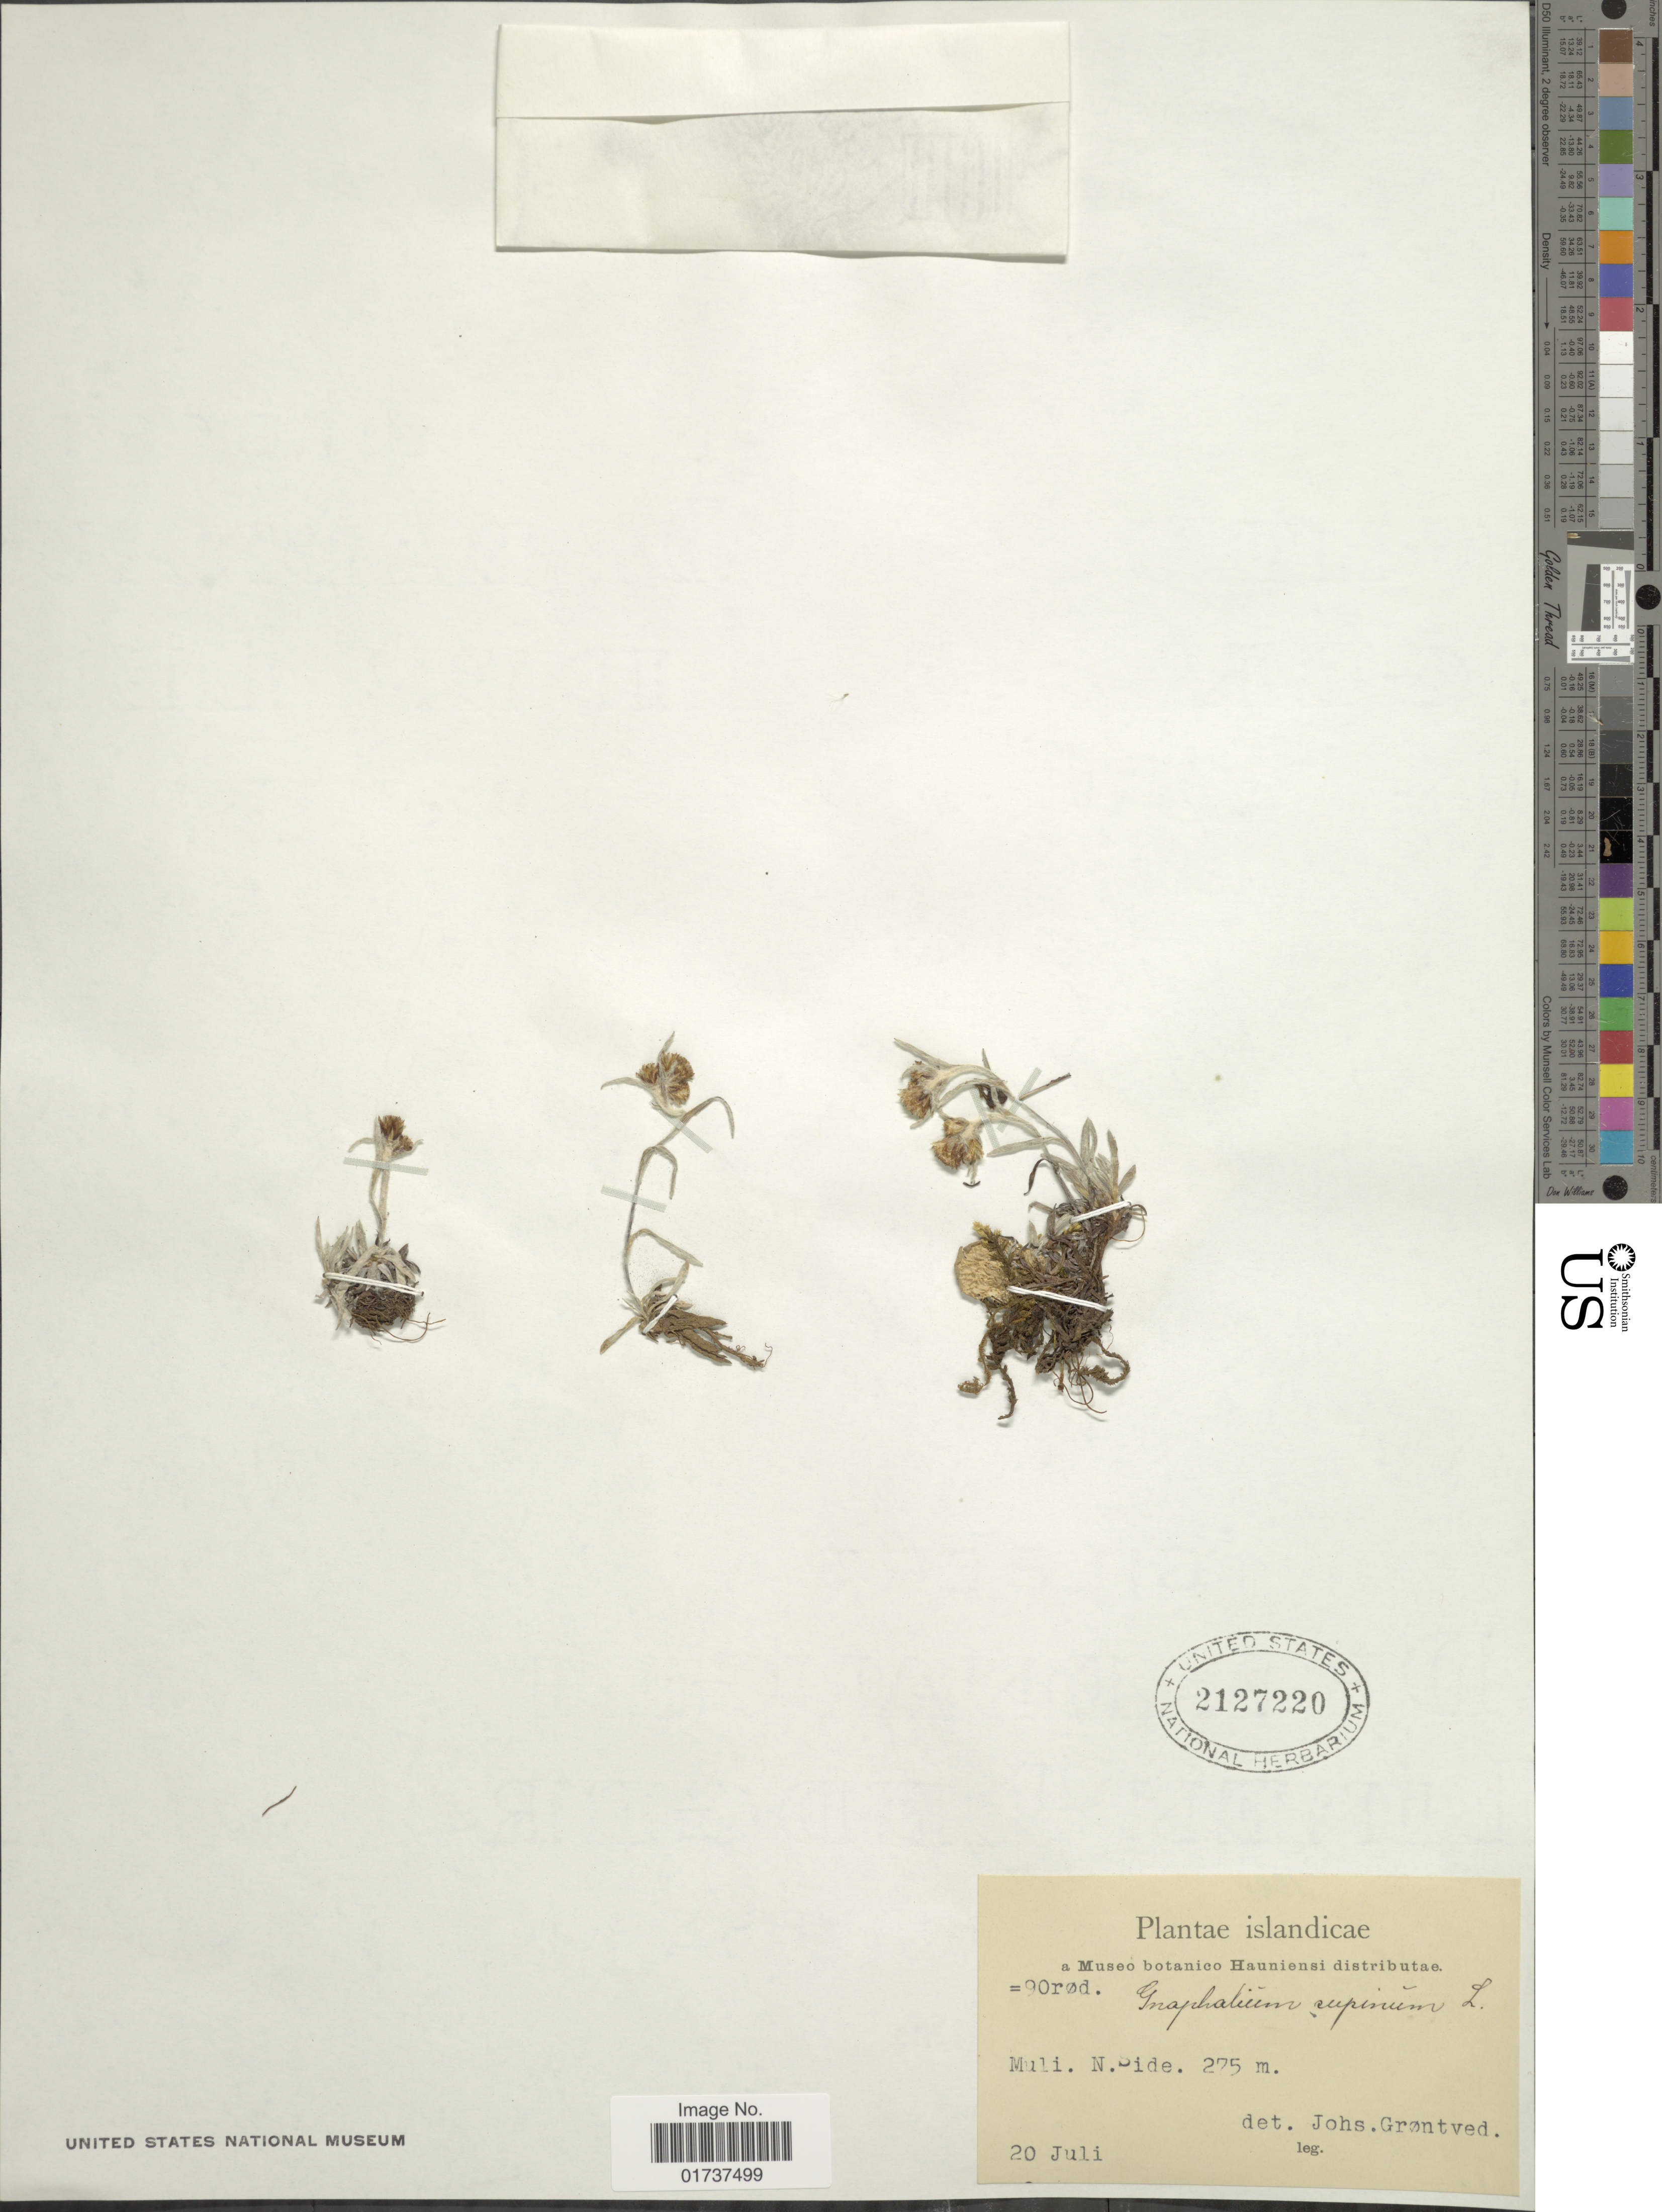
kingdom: Plantae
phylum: Tracheophyta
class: Magnoliopsida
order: Asterales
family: Asteraceae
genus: Gnaphalium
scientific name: Gnaphalium supinum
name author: L.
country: Iceland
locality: Muli, N. Side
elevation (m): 275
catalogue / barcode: US 2127220